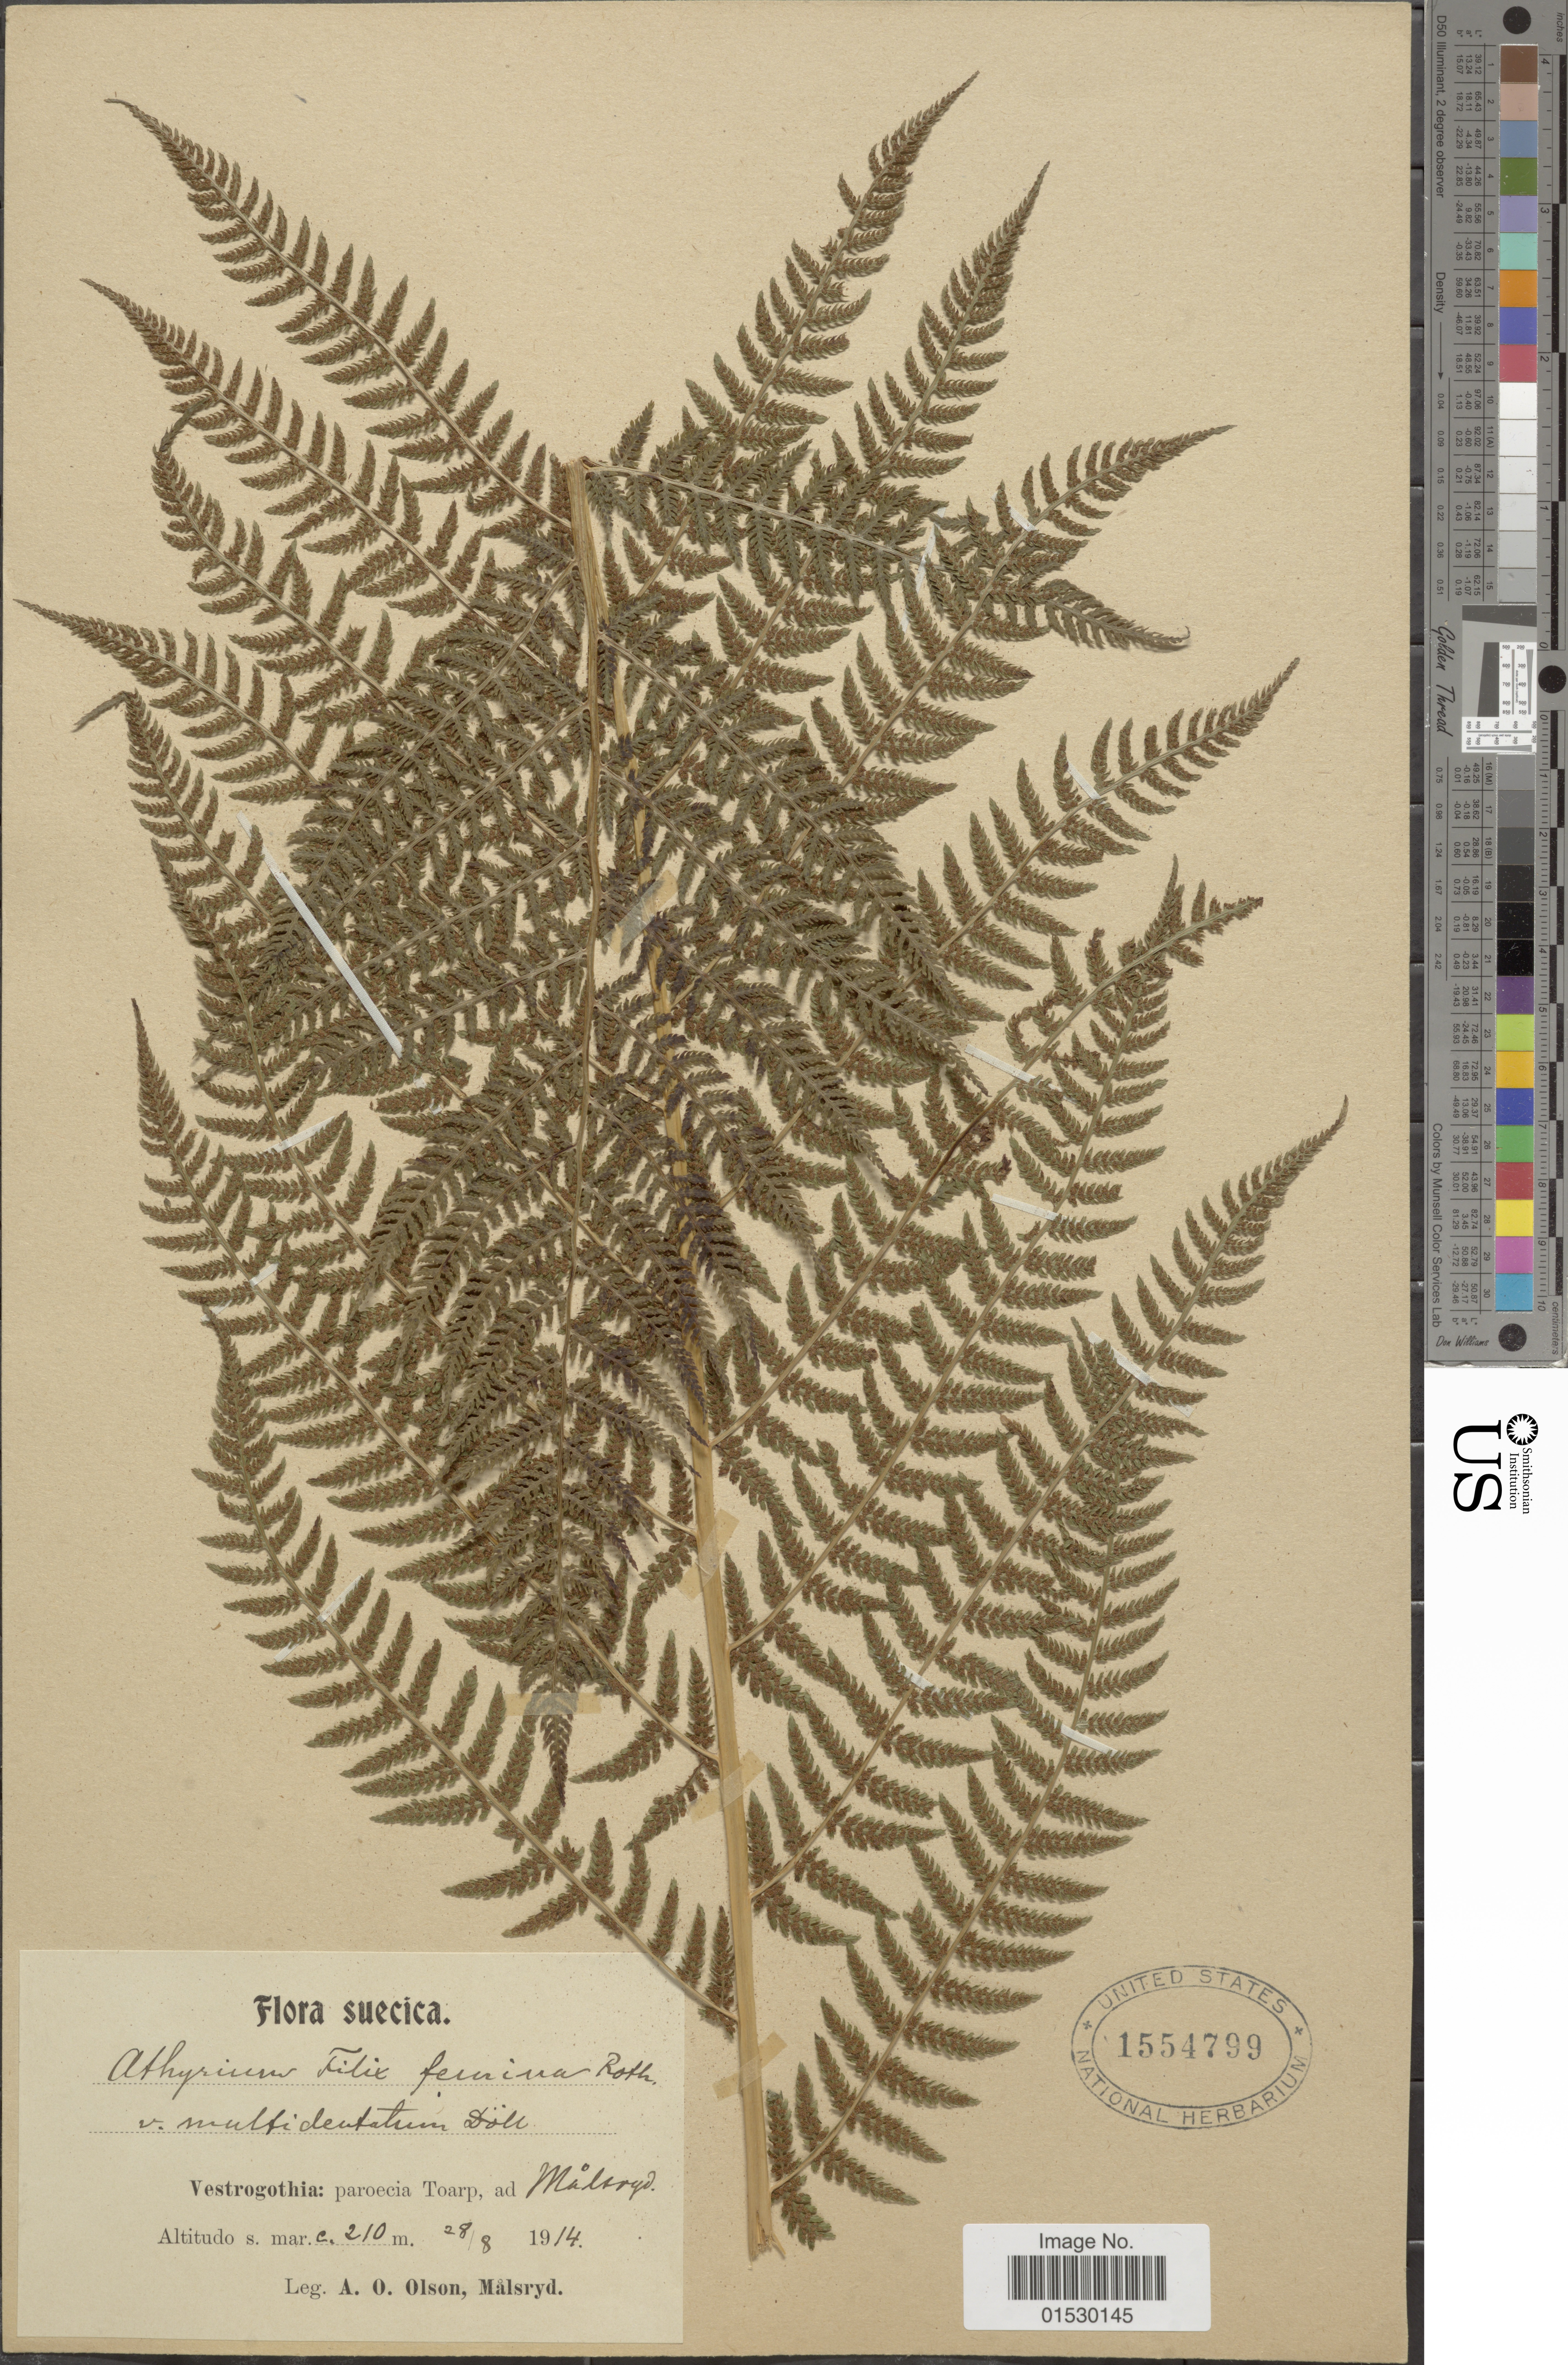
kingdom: Plantae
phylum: Tracheophyta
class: Polypodiopsida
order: Polypodiales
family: Athyriaceae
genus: Athyrium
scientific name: Athyrium filix-femina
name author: (L.) Roth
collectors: A. Olson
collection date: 1914-08-28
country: Sweden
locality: Suecica, Vestrogothia, paroecia Toarp, ad Målsryd.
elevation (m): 210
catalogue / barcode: US 1554799